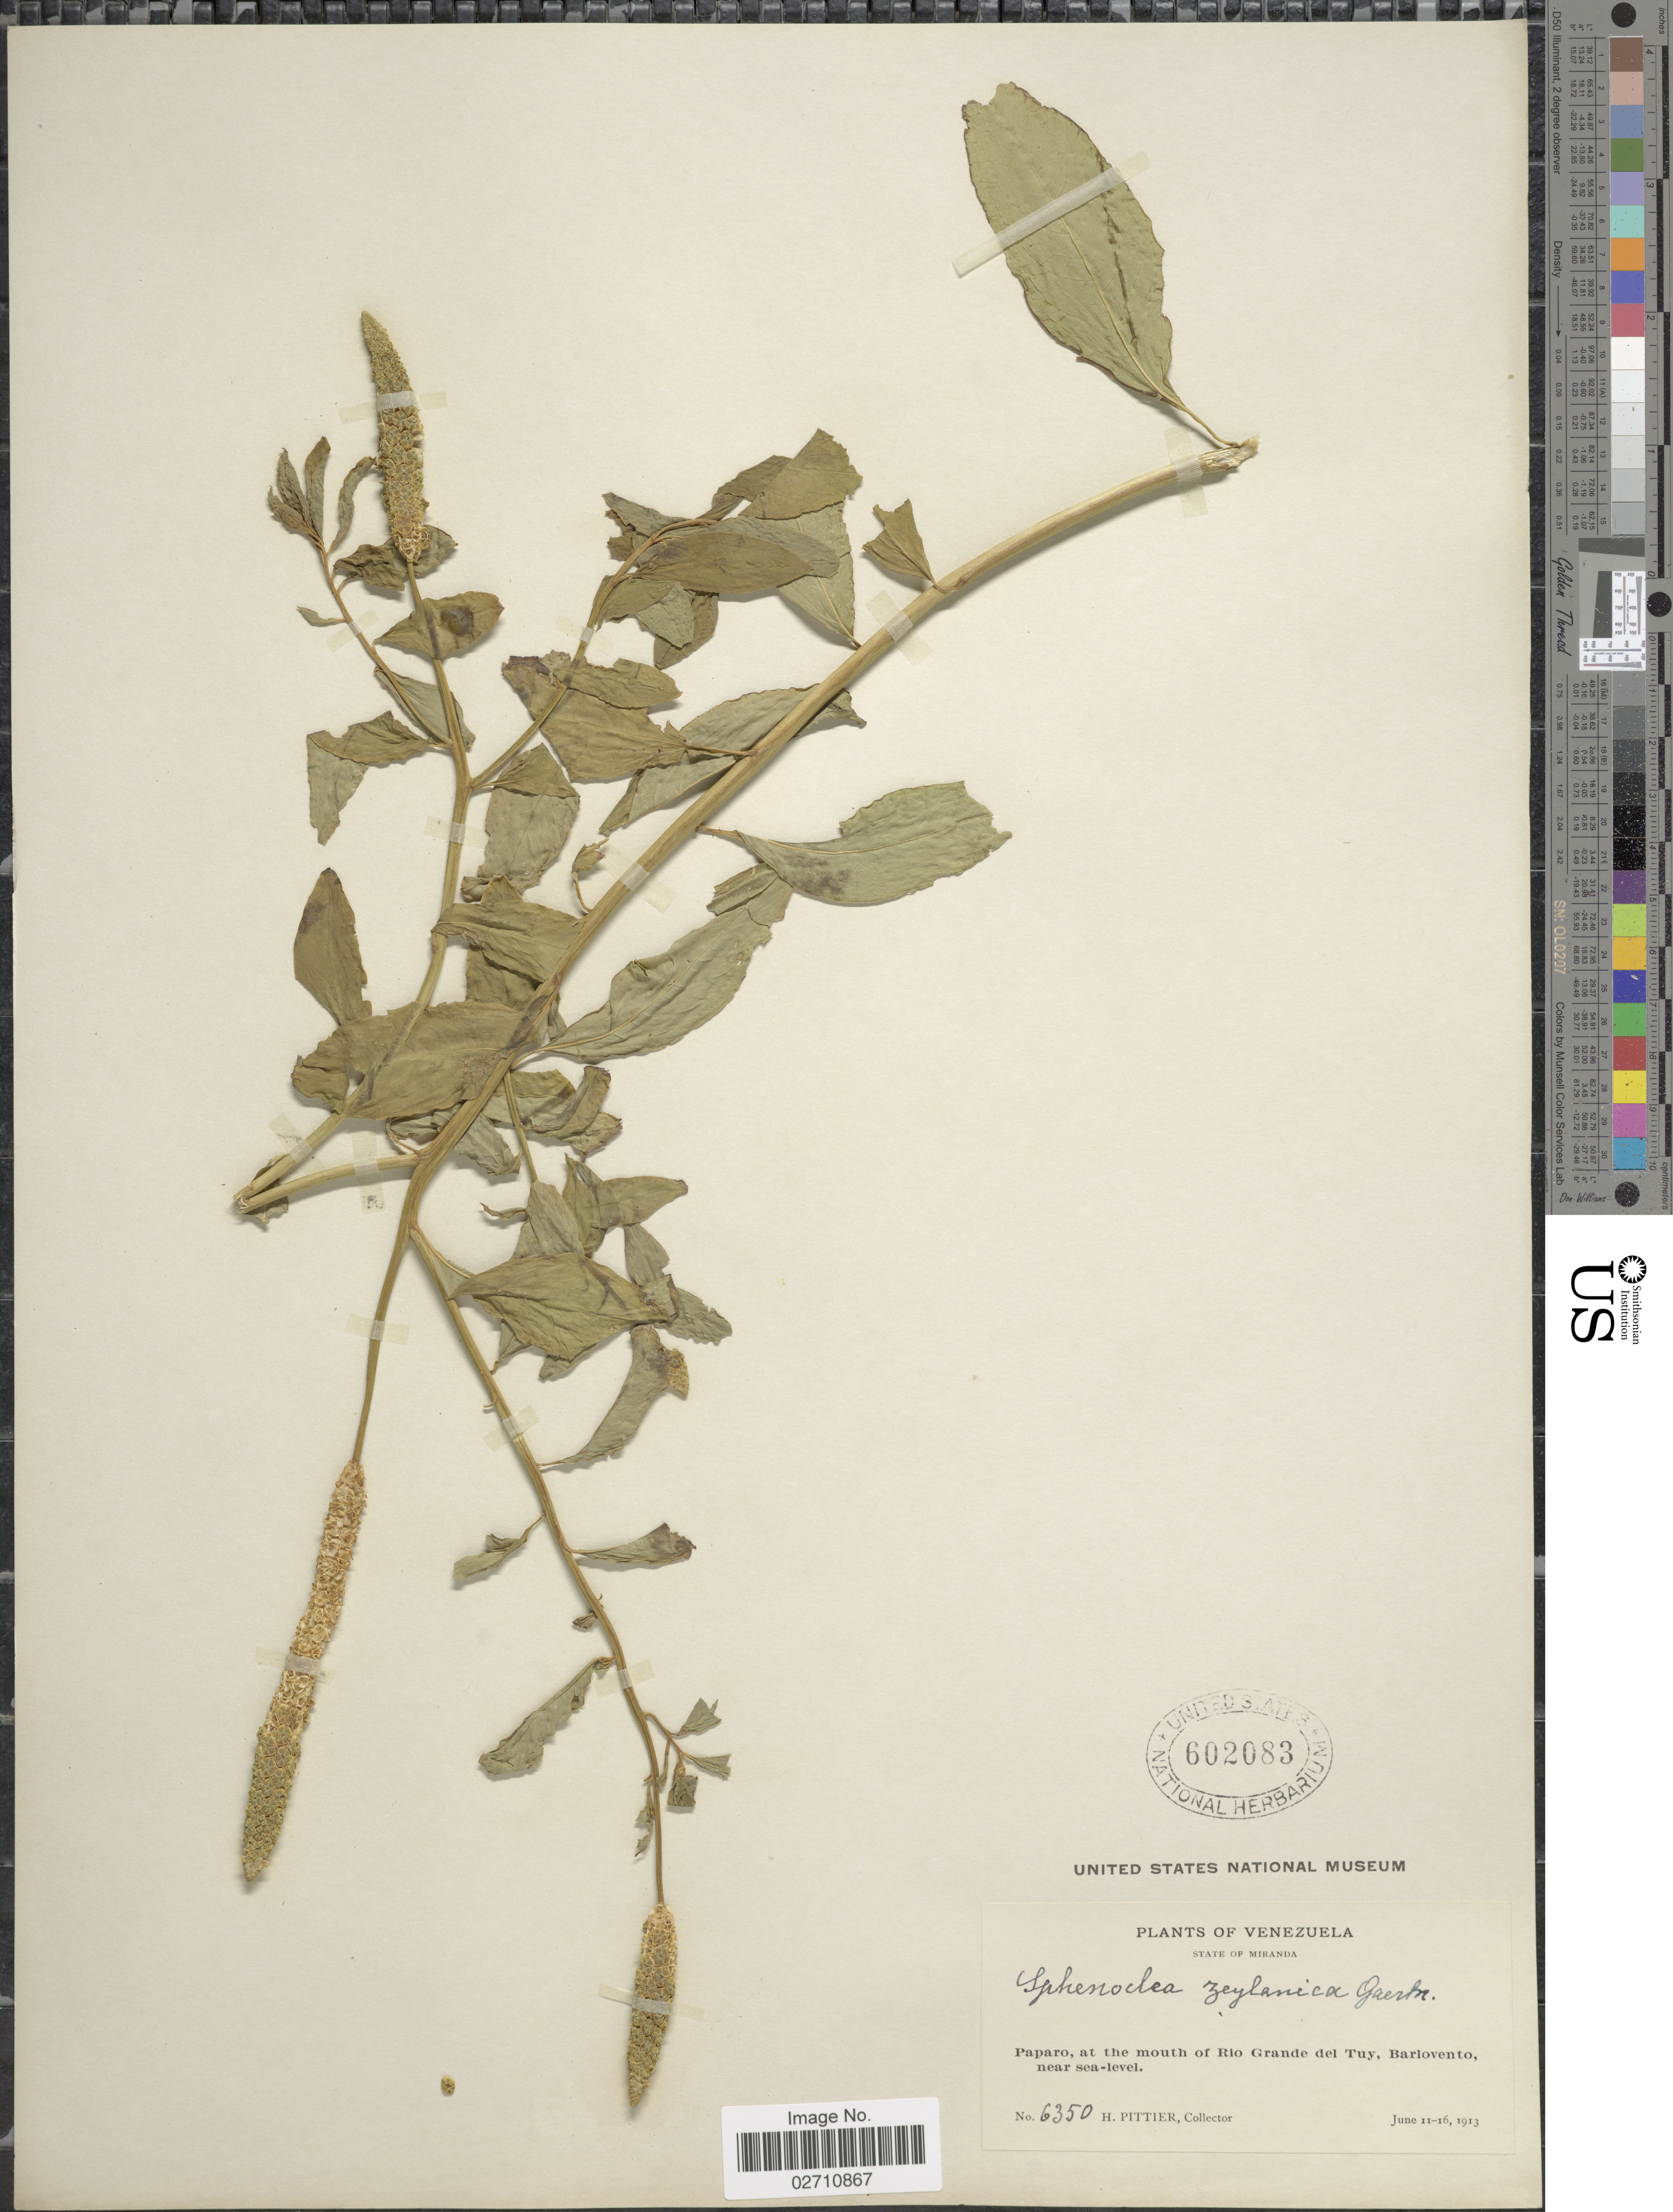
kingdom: Plantae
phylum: Tracheophyta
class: Magnoliopsida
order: Solanales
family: Sphenocleaceae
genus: Sphenoclea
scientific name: Sphenoclea zeylanica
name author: Gaertn.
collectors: H. F. Pittier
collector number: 6350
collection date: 1913-06-11/1913-06-16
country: Venezuela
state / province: Miranda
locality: Paparo, at the mouth of Rio Grande del Tuy, Barlovento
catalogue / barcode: US 602083